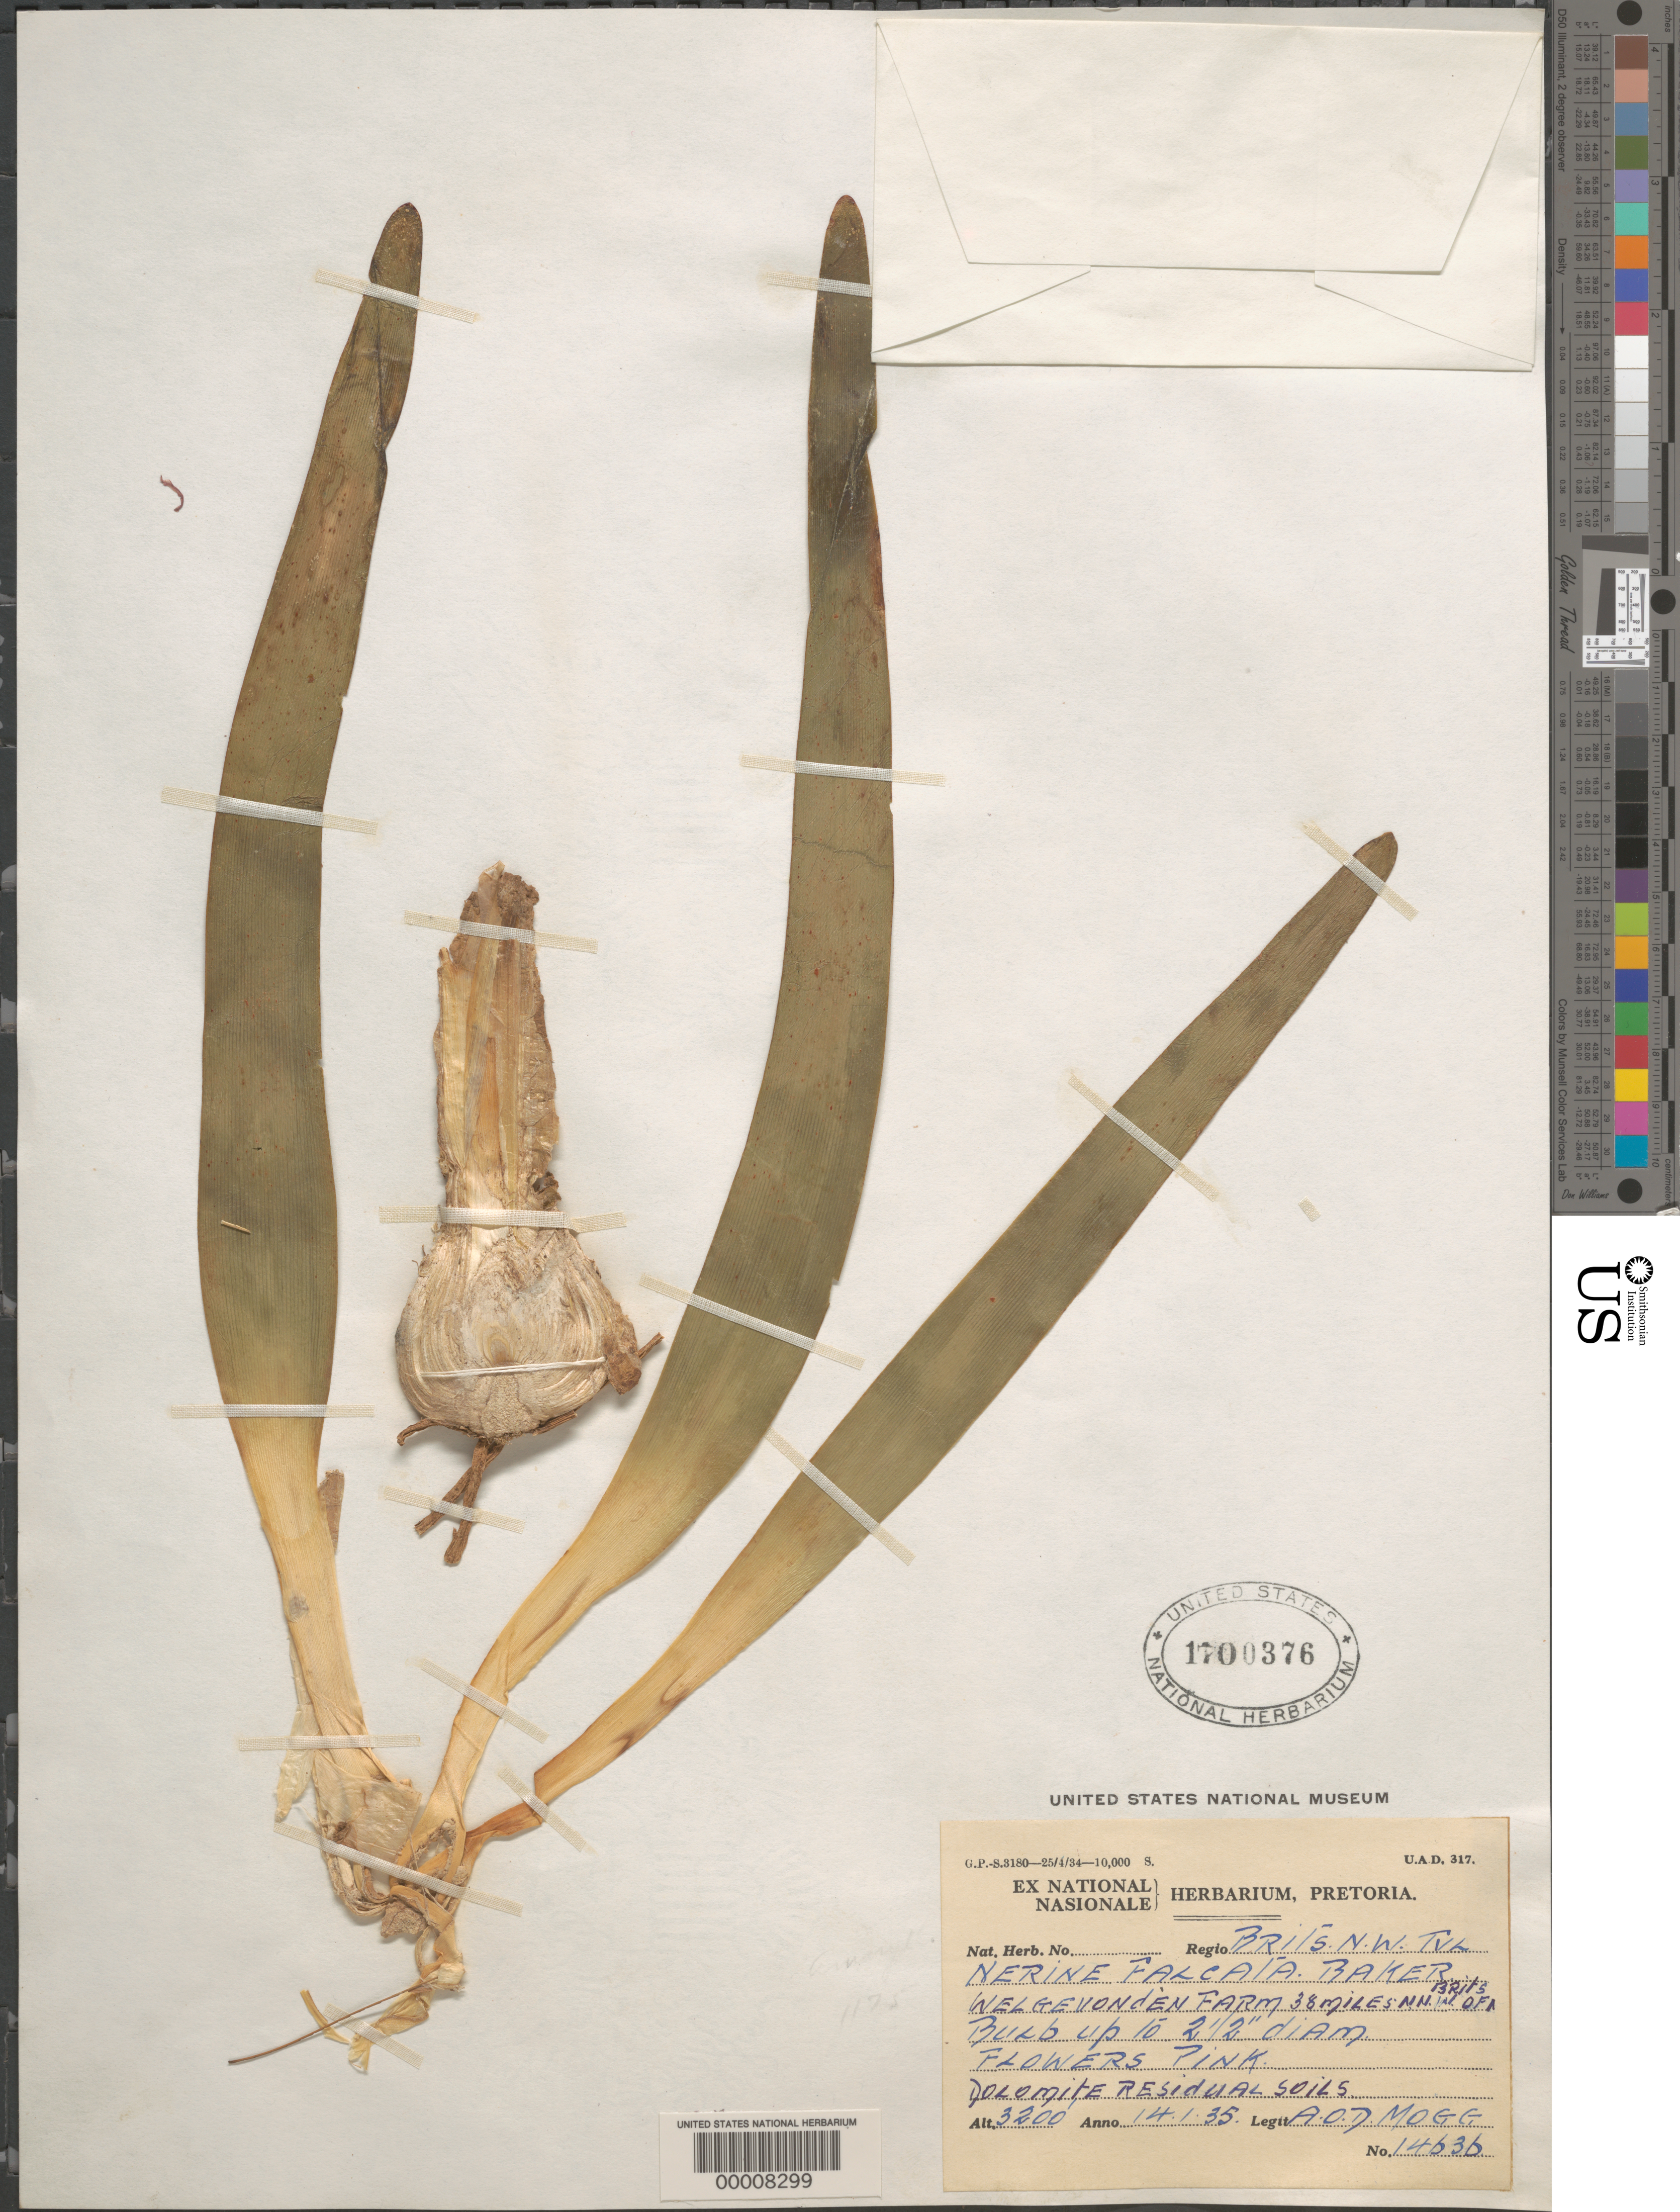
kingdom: Plantae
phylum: Tracheophyta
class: Liliopsida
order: Asparagales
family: Amaryllidaceae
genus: Nerine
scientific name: Nerine falcata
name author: W.F. Barker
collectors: A. O. Mogg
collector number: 1463 B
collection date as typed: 14 Jan 1935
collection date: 1935-01-14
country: South Africa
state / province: Limpopo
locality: Welgevonden farm, 38 mi. nnw of brits. Transvaal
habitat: Dolomite residual soils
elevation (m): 975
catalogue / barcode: US 1700376